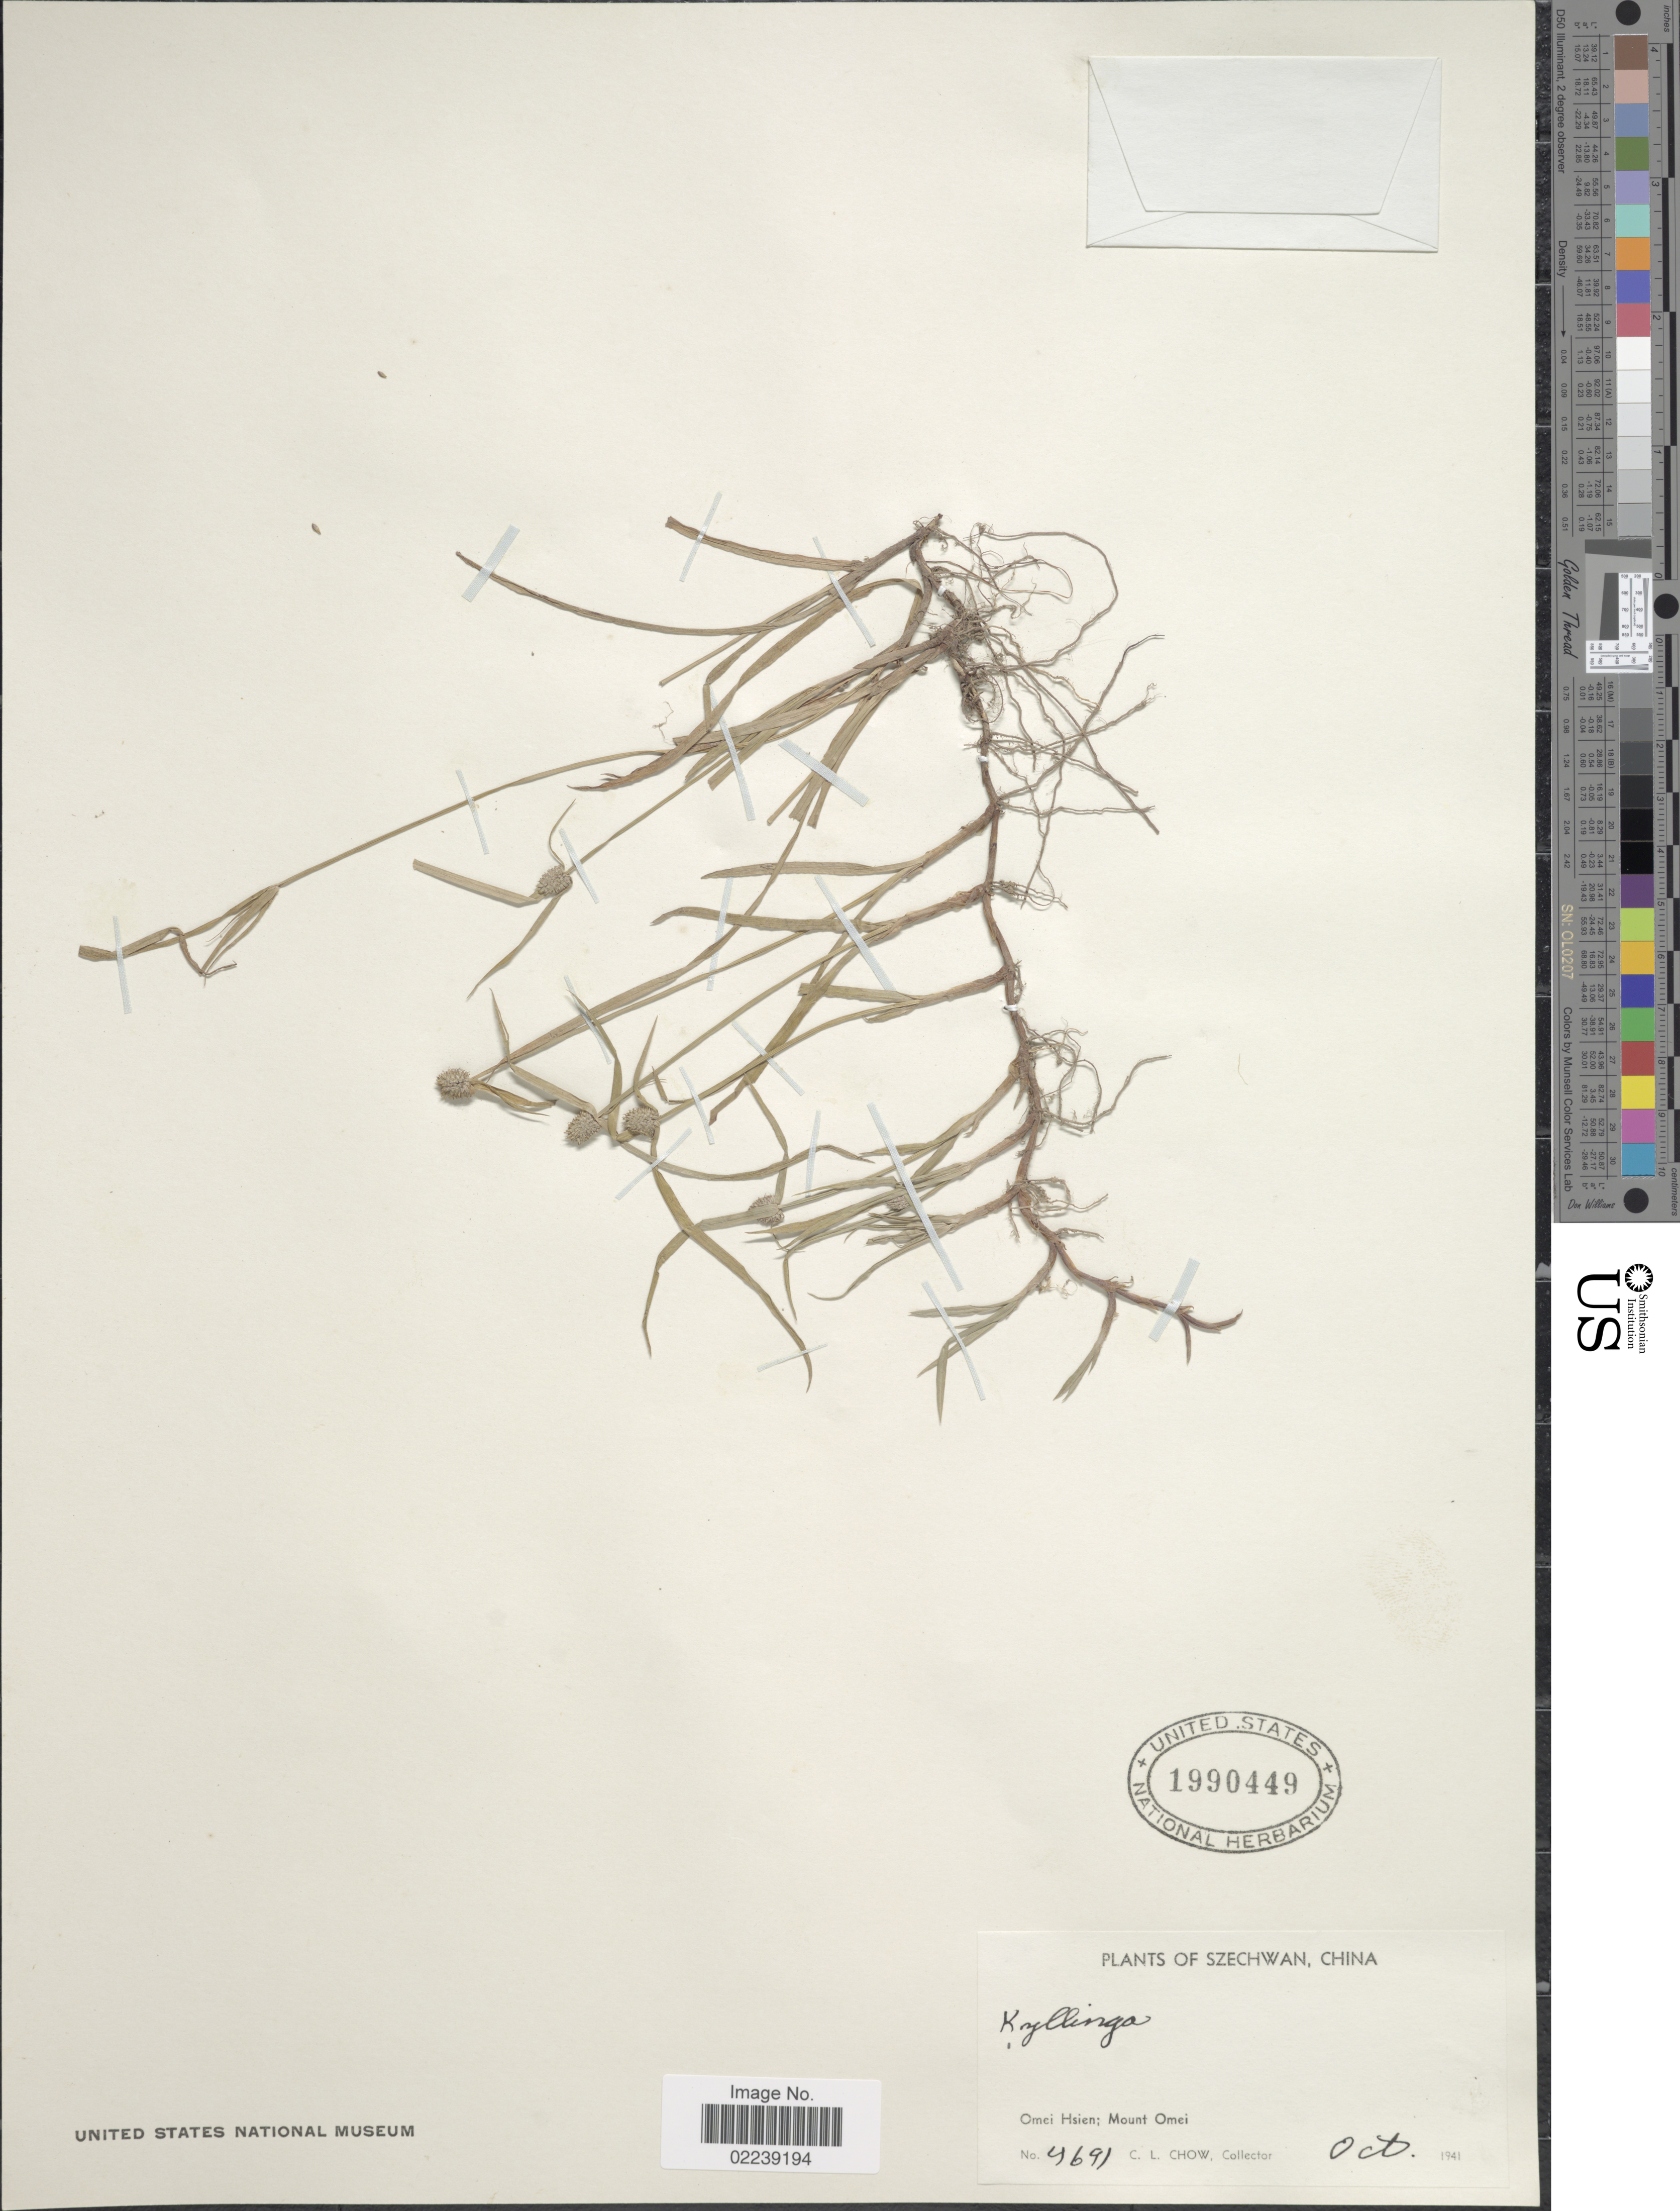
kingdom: Plantae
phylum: Tracheophyta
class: Liliopsida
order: Poales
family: Cyperaceae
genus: Cyperus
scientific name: Cyperus brevifolius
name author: (Rottb.) Hassk.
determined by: Strong, M. T., (US), Smithsonian Institution - National Museum of Natural History (UNITED STATES)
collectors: C. Chow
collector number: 4691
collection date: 1941-10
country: China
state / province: Sichuan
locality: Szechwan, Omei Hsien; Mount Omei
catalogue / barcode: US 1990449